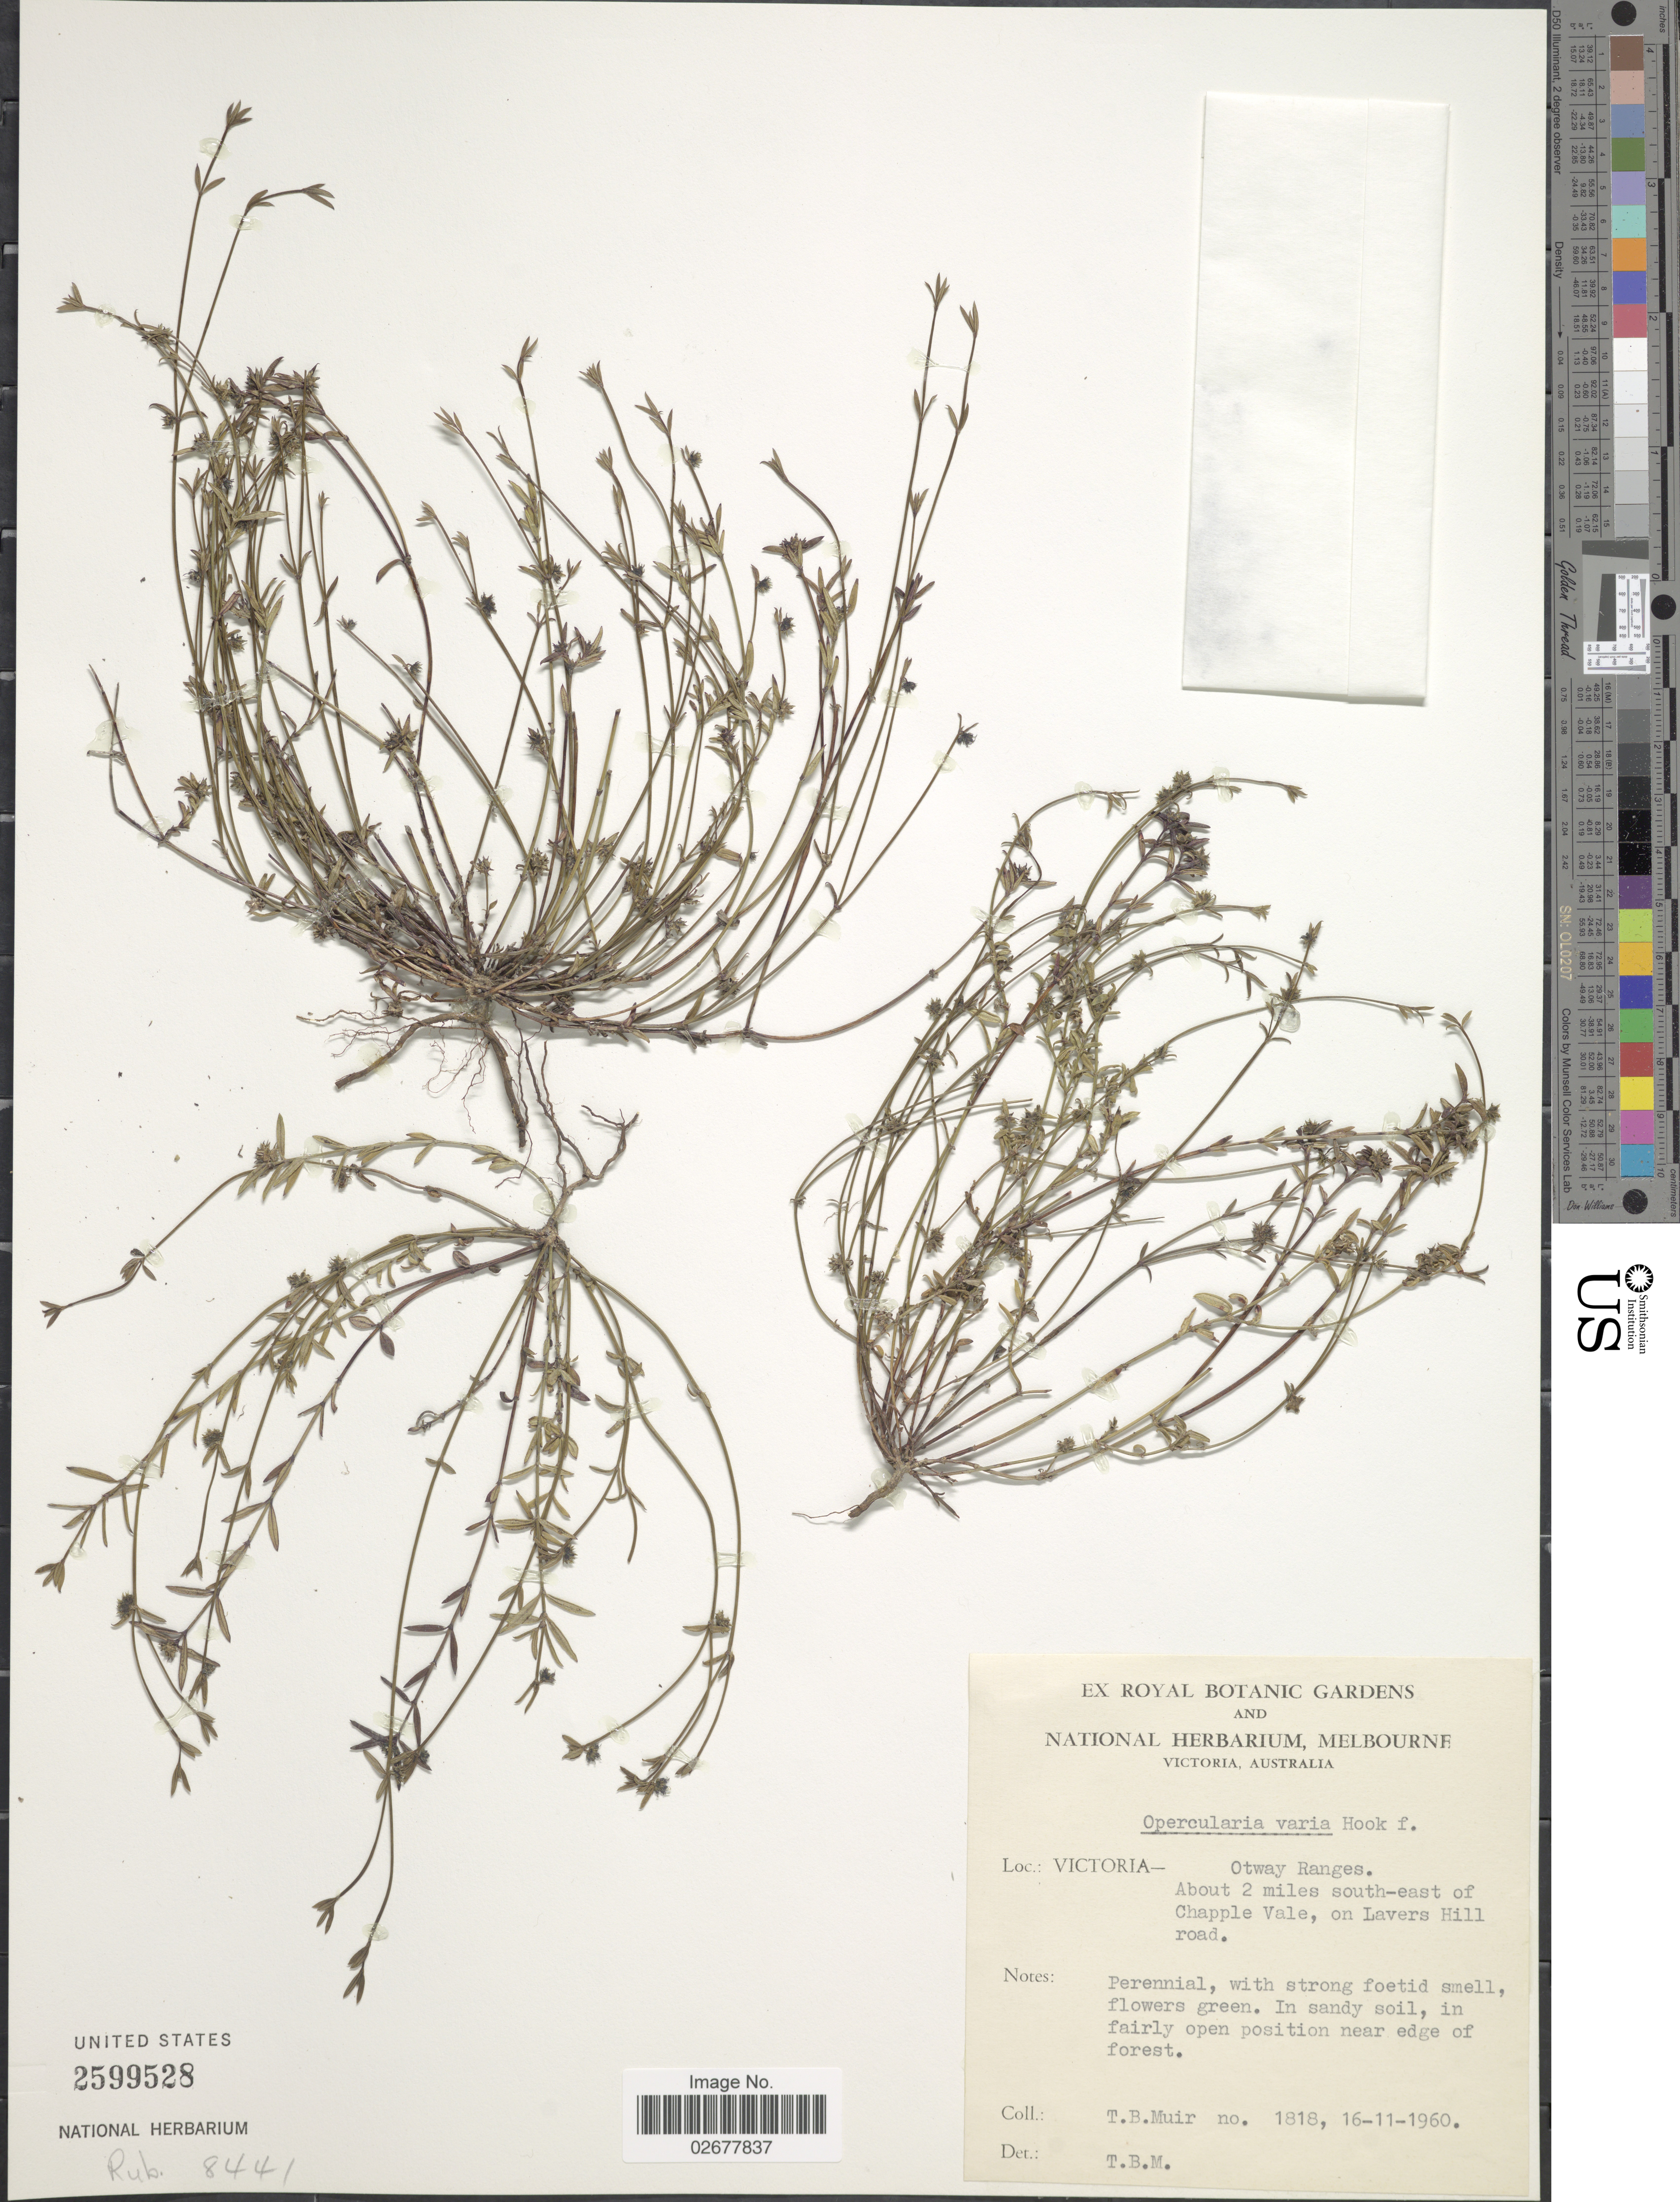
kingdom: Plantae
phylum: Tracheophyta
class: Magnoliopsida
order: Gentianales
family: Rubiaceae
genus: Opercularia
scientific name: Opercularia varia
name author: Hook. f.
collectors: T. Muir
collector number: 1818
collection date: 1960-11-16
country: Australia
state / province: Victoria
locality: Victoria- Otway Ranges. About 2 miles south-east of Chapple Vale, on Lavers Hills road. In sandy soil, in fairly open position near edge of forest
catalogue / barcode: US 2599528